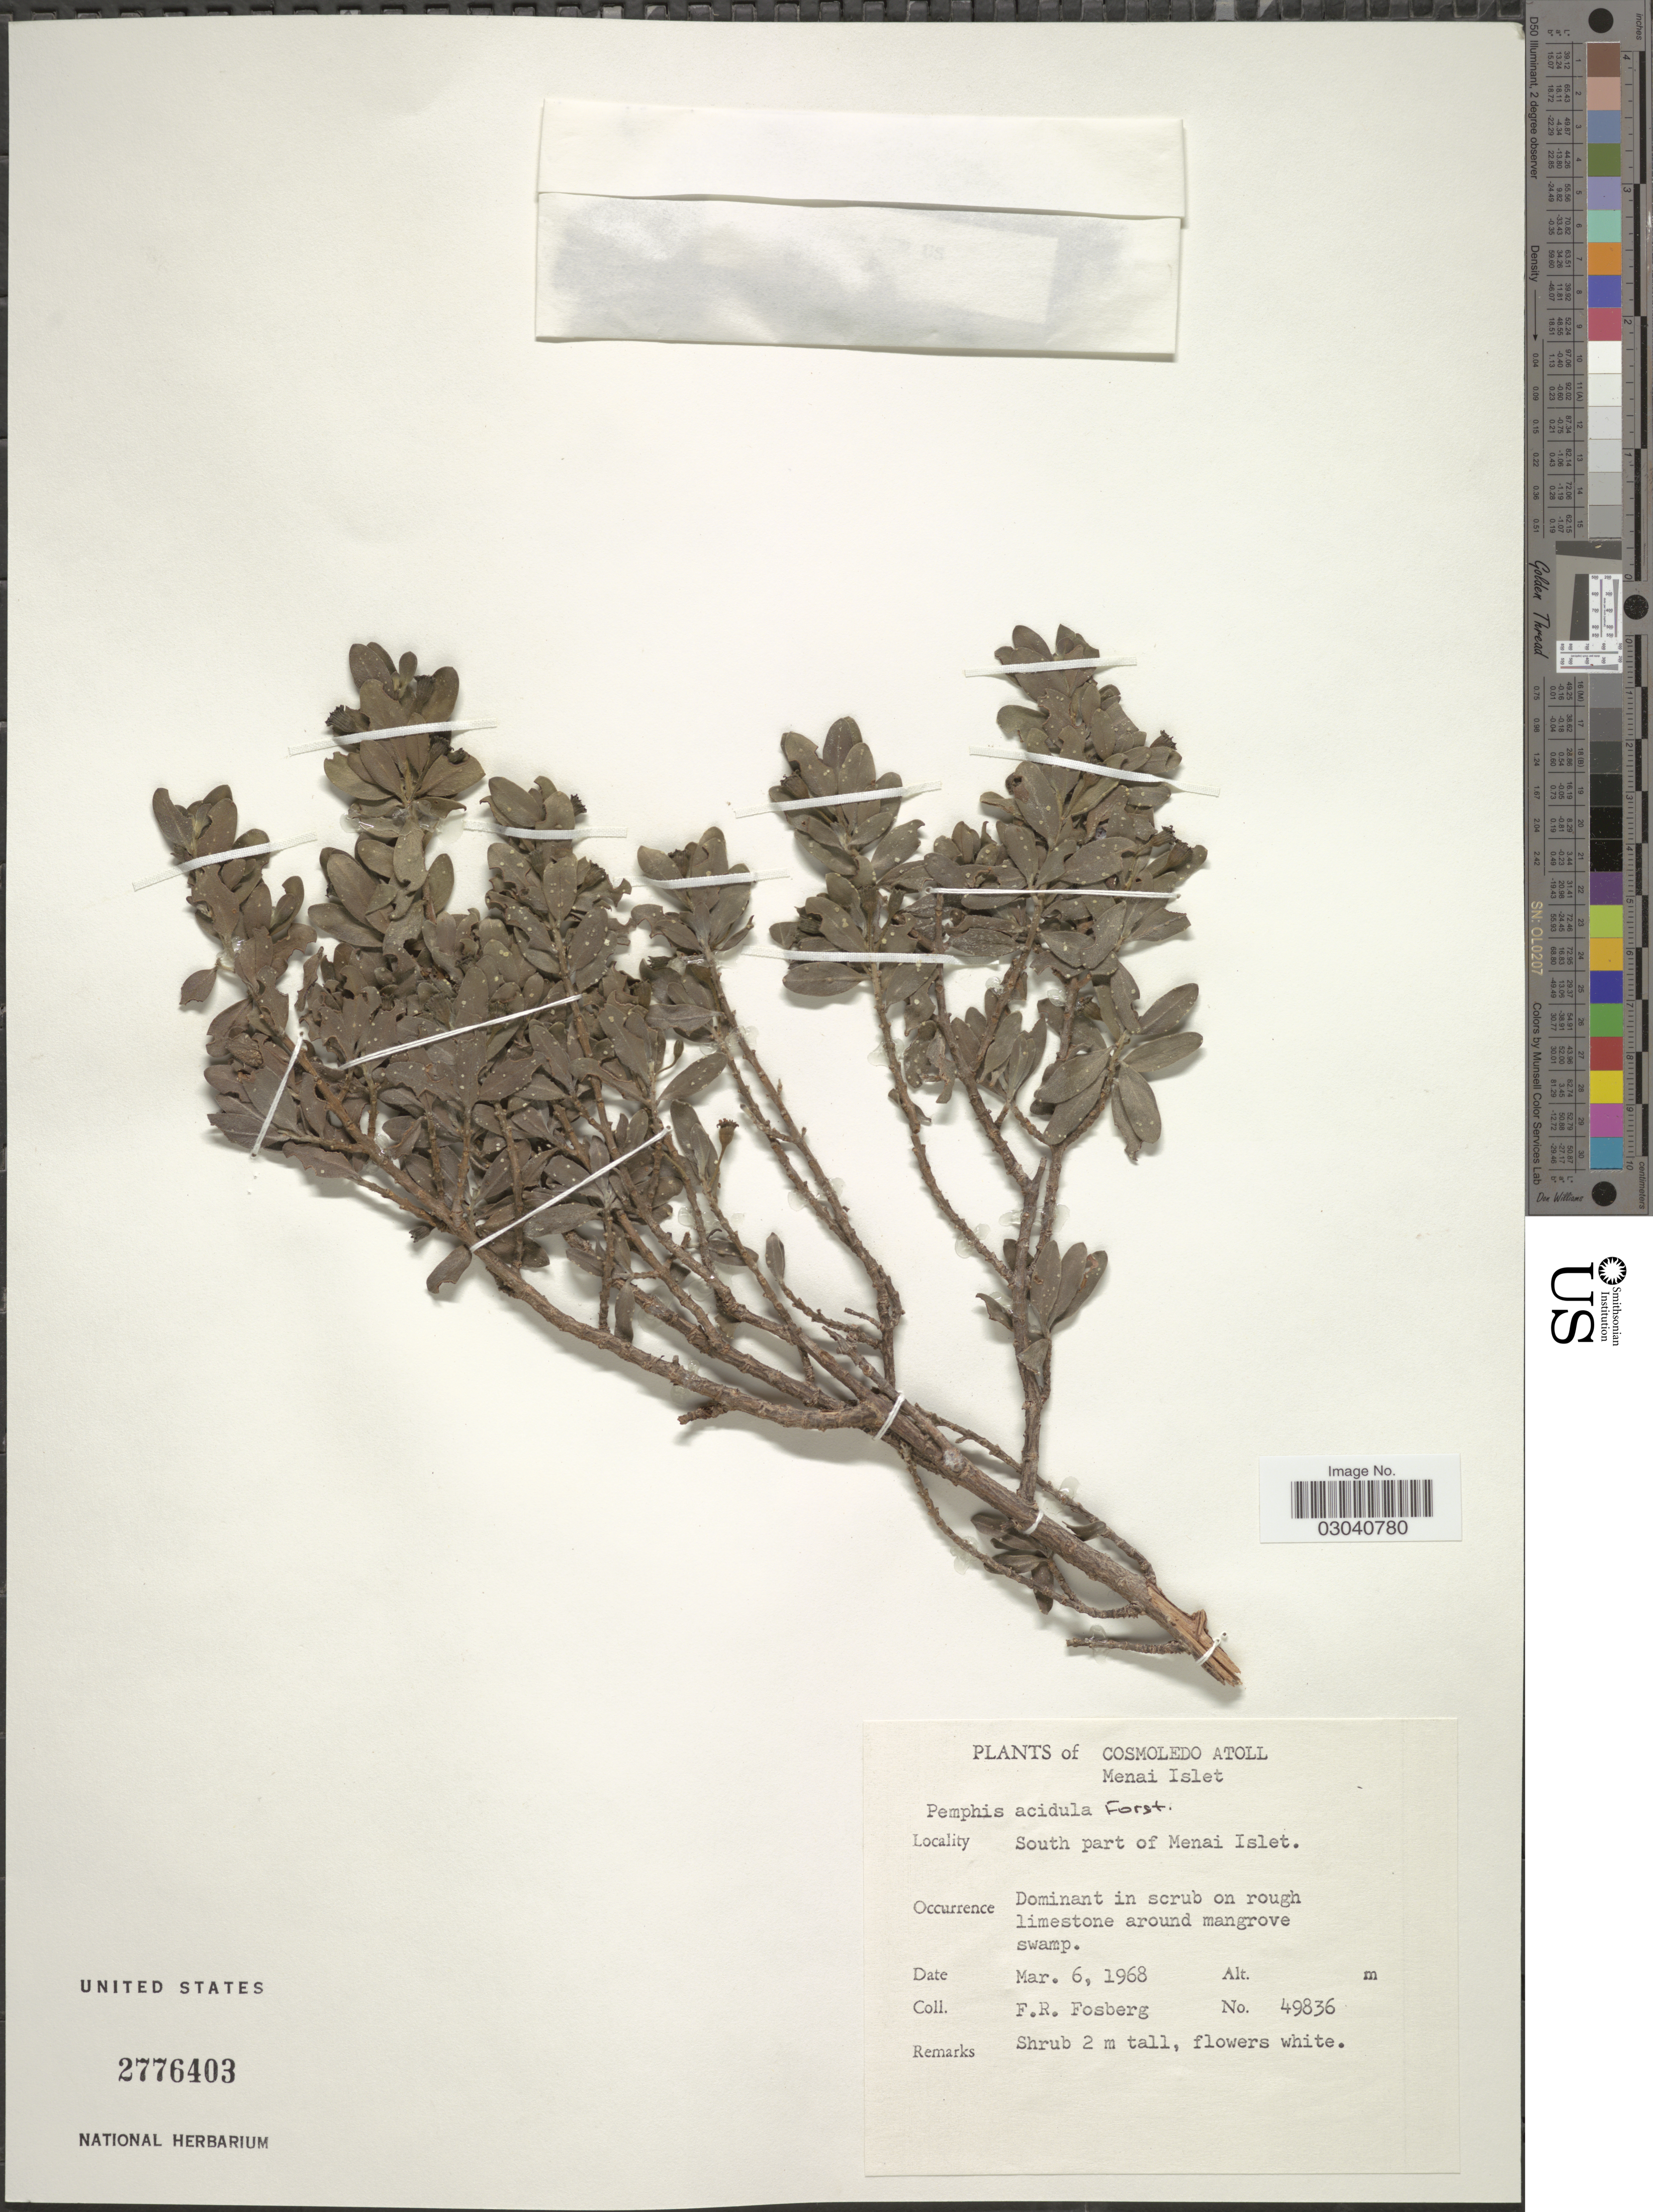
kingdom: Plantae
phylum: Tracheophyta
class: Magnoliopsida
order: Myrtales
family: Lythraceae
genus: Pemphis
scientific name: Pemphis acidula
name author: J.R. Forst. & G. Forst.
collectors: F. R. Fosberg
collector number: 49836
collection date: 1968-03-06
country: Seychelles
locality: Cosmoledo Atoll. Menai Islet. South part of Menai Islet.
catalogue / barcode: US 2776403